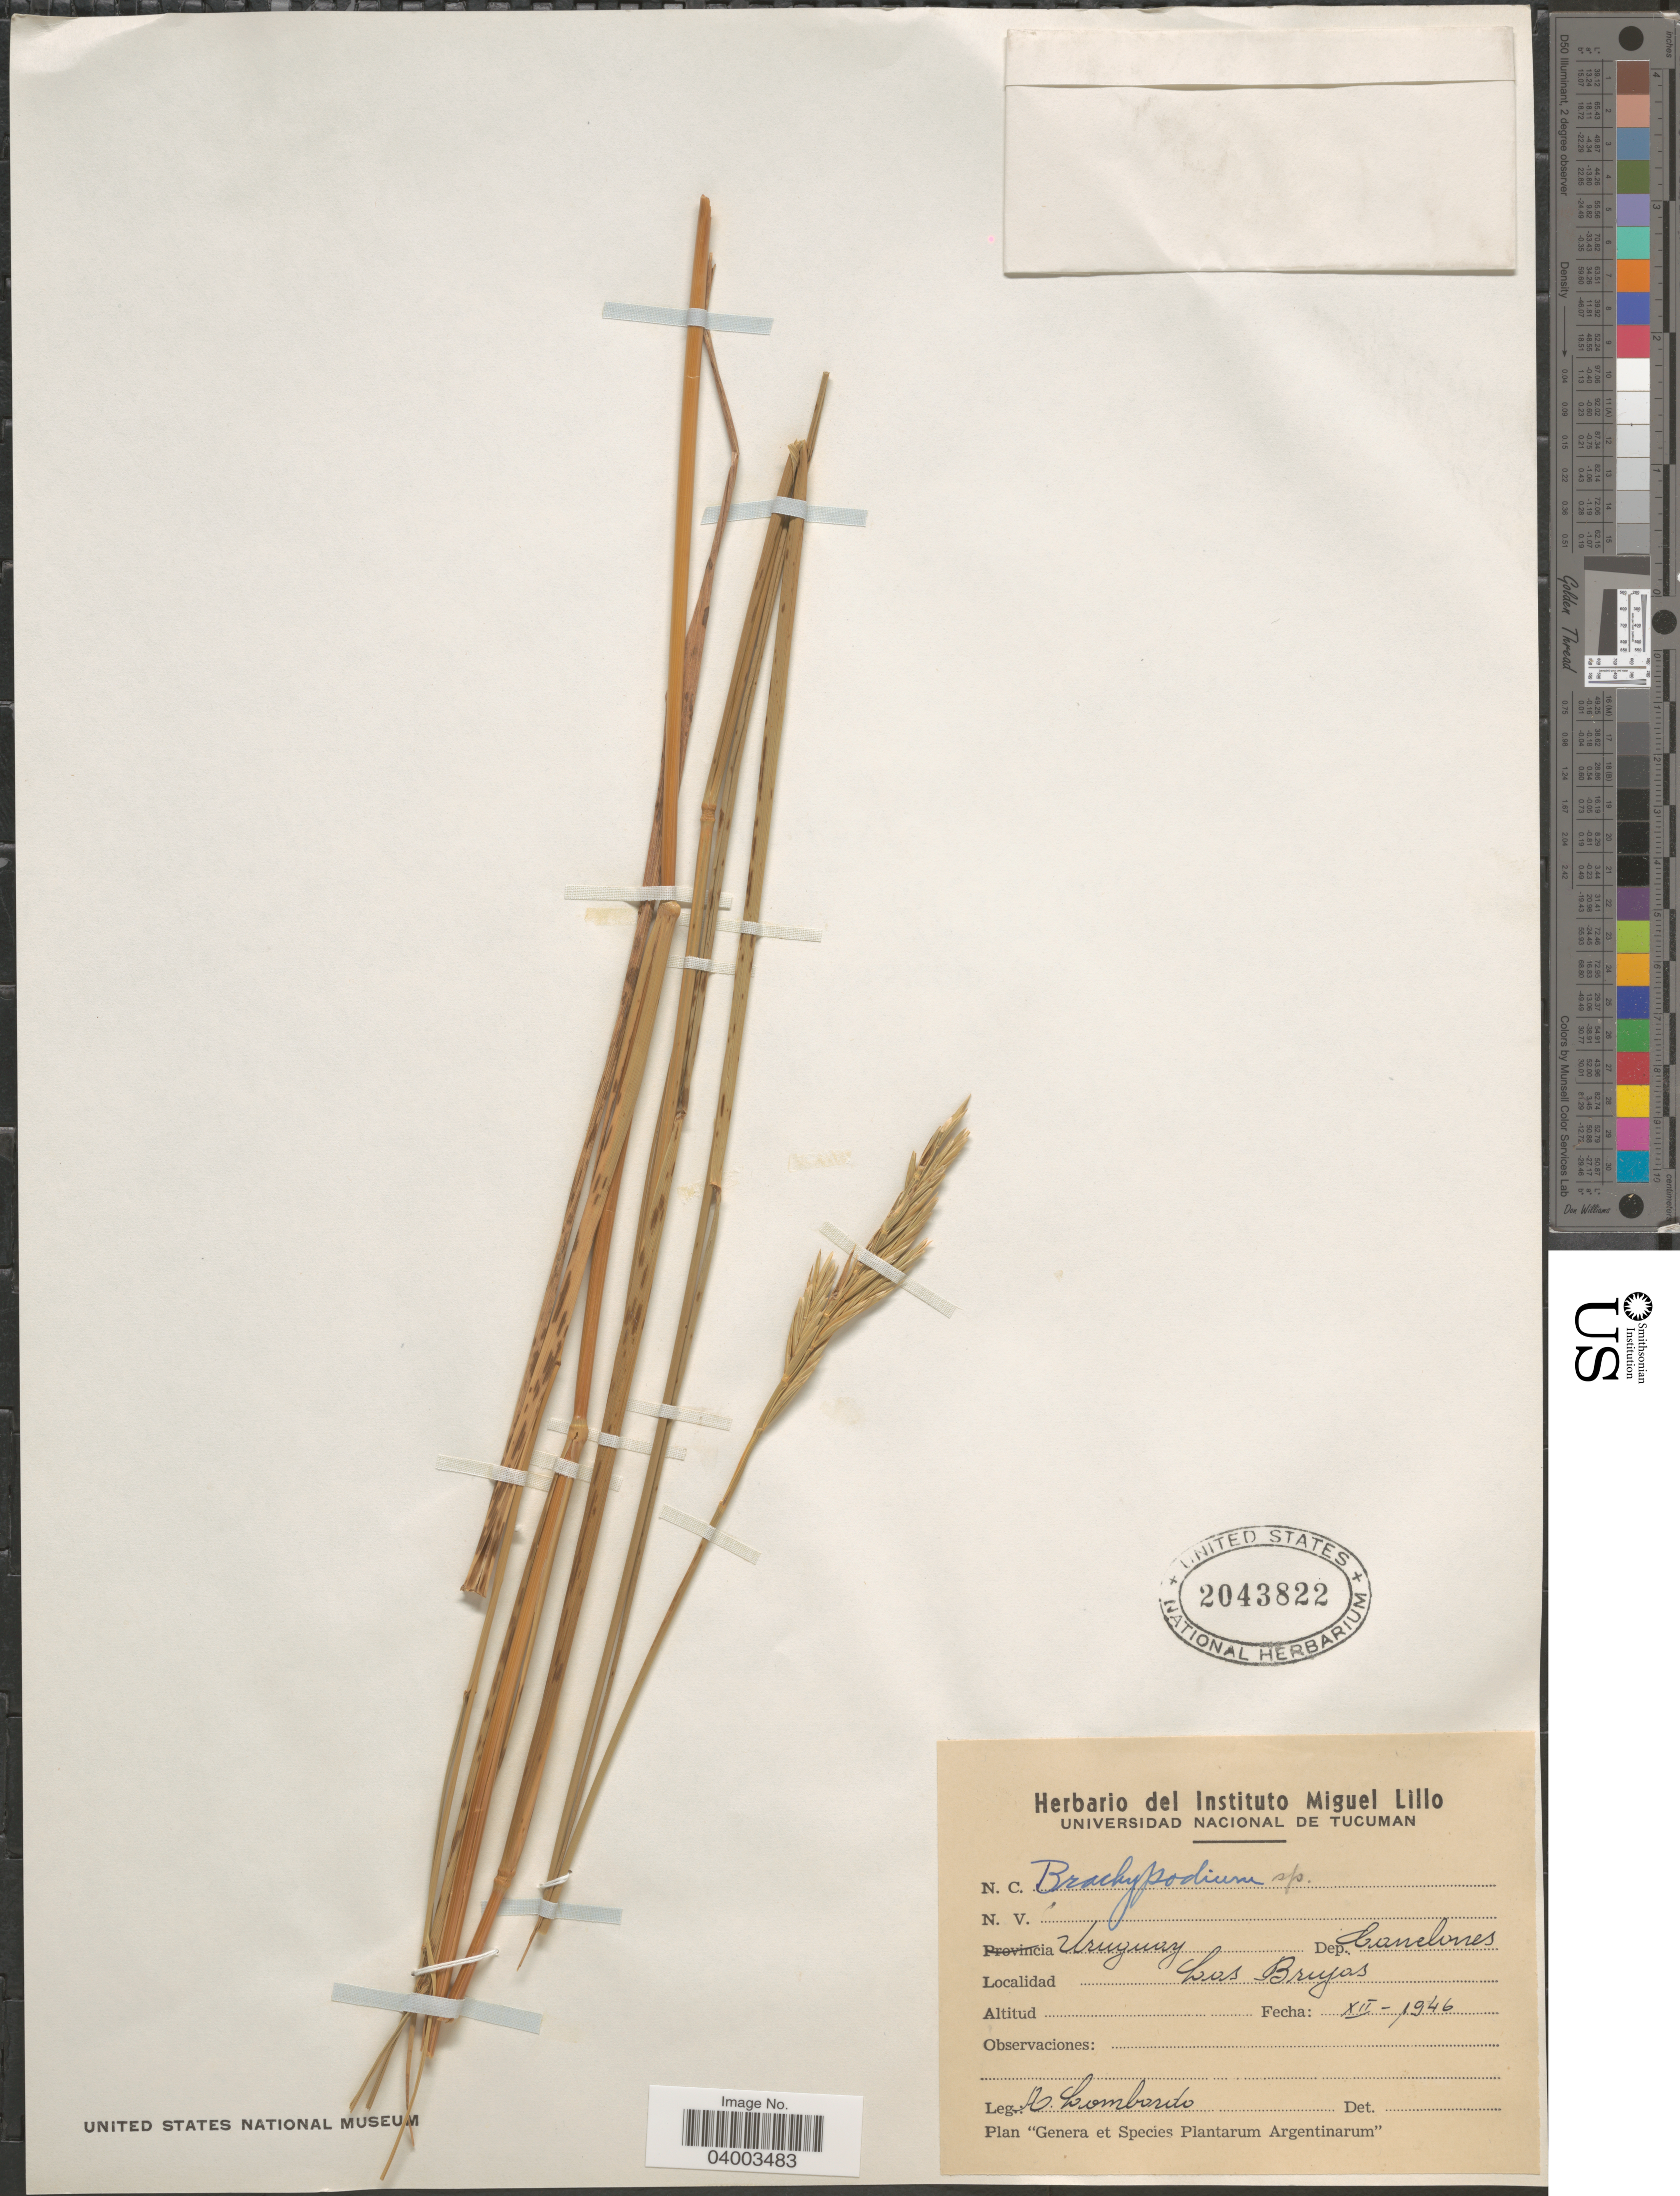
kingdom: Plantae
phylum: Tracheophyta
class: Liliopsida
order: Poales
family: Poaceae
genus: Brachypodium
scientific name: Brachypodium sp.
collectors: A. Lombardo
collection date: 1946-12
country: Uruguay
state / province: Canelones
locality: Dep. Canelones. Los Bruyas.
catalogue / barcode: US 2043822